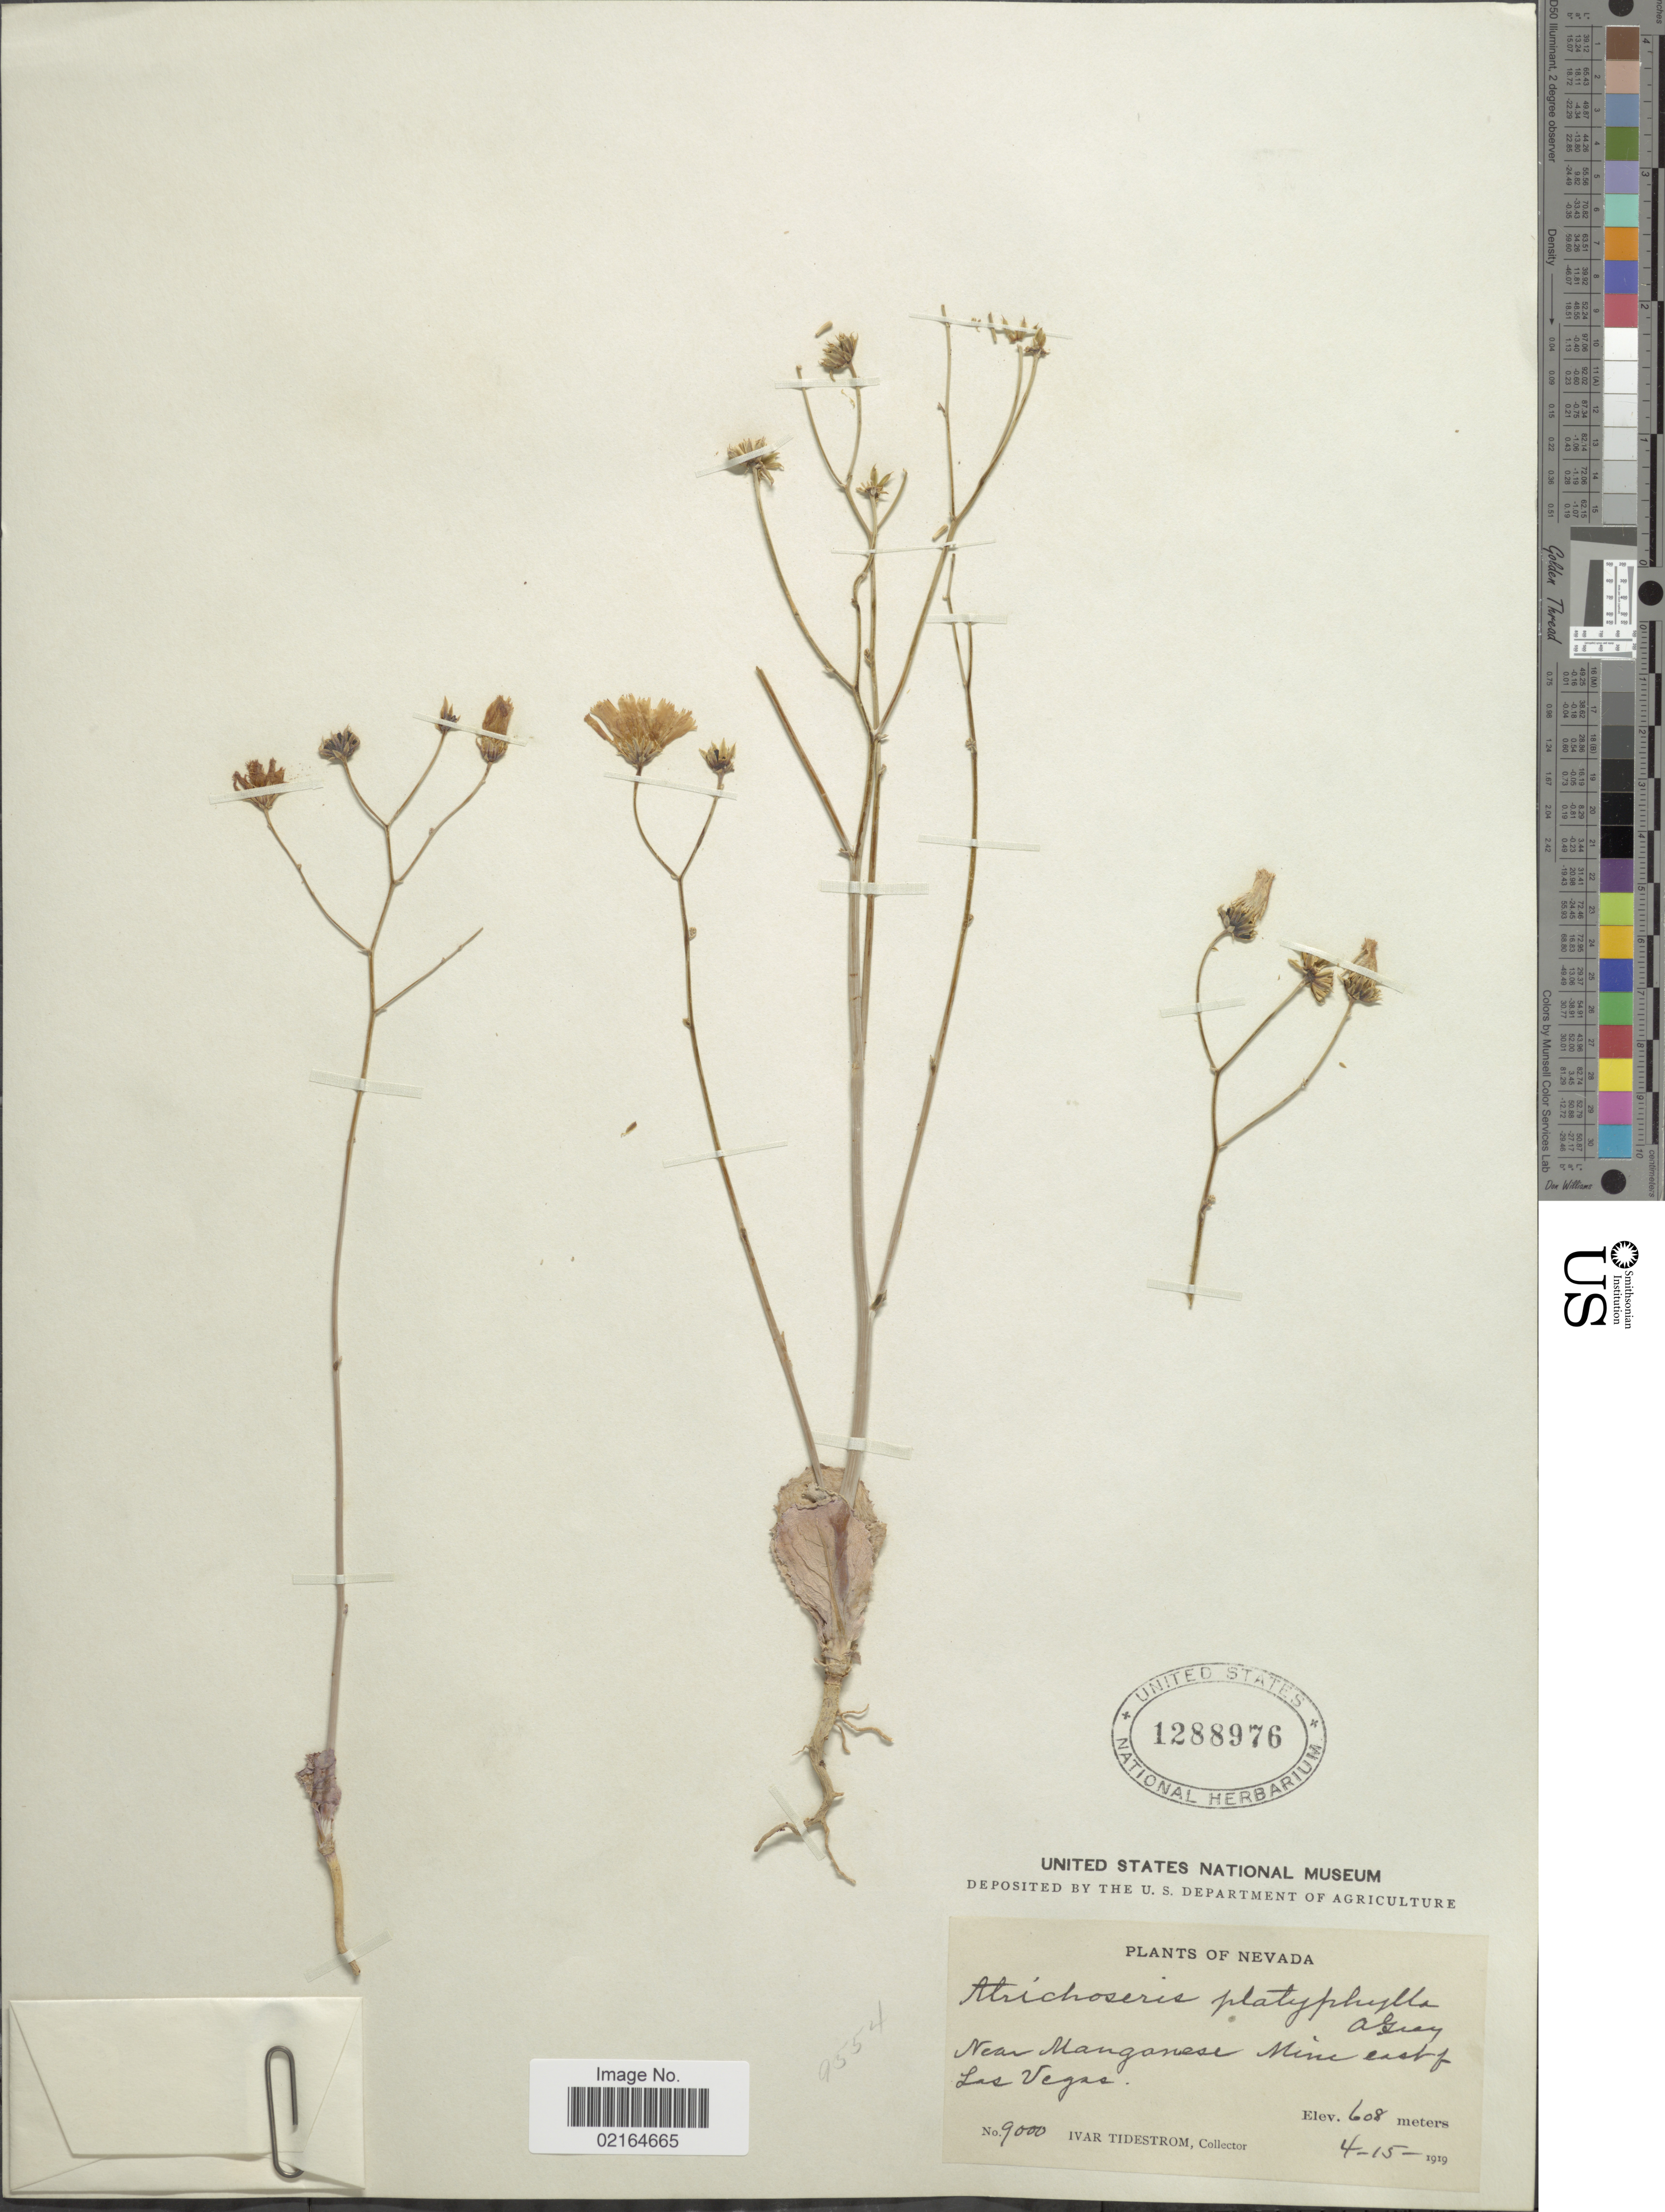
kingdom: Plantae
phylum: Tracheophyta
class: Magnoliopsida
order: Asterales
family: Asteraceae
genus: Atrichoseris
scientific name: Atrichoseris platyphylla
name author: A. Gray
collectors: I. F. Tidestrom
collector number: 9000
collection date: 1919-04-15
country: United States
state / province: Nevada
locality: Near Mangonese Mine east of Las Vegas.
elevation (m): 608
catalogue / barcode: US 1288976